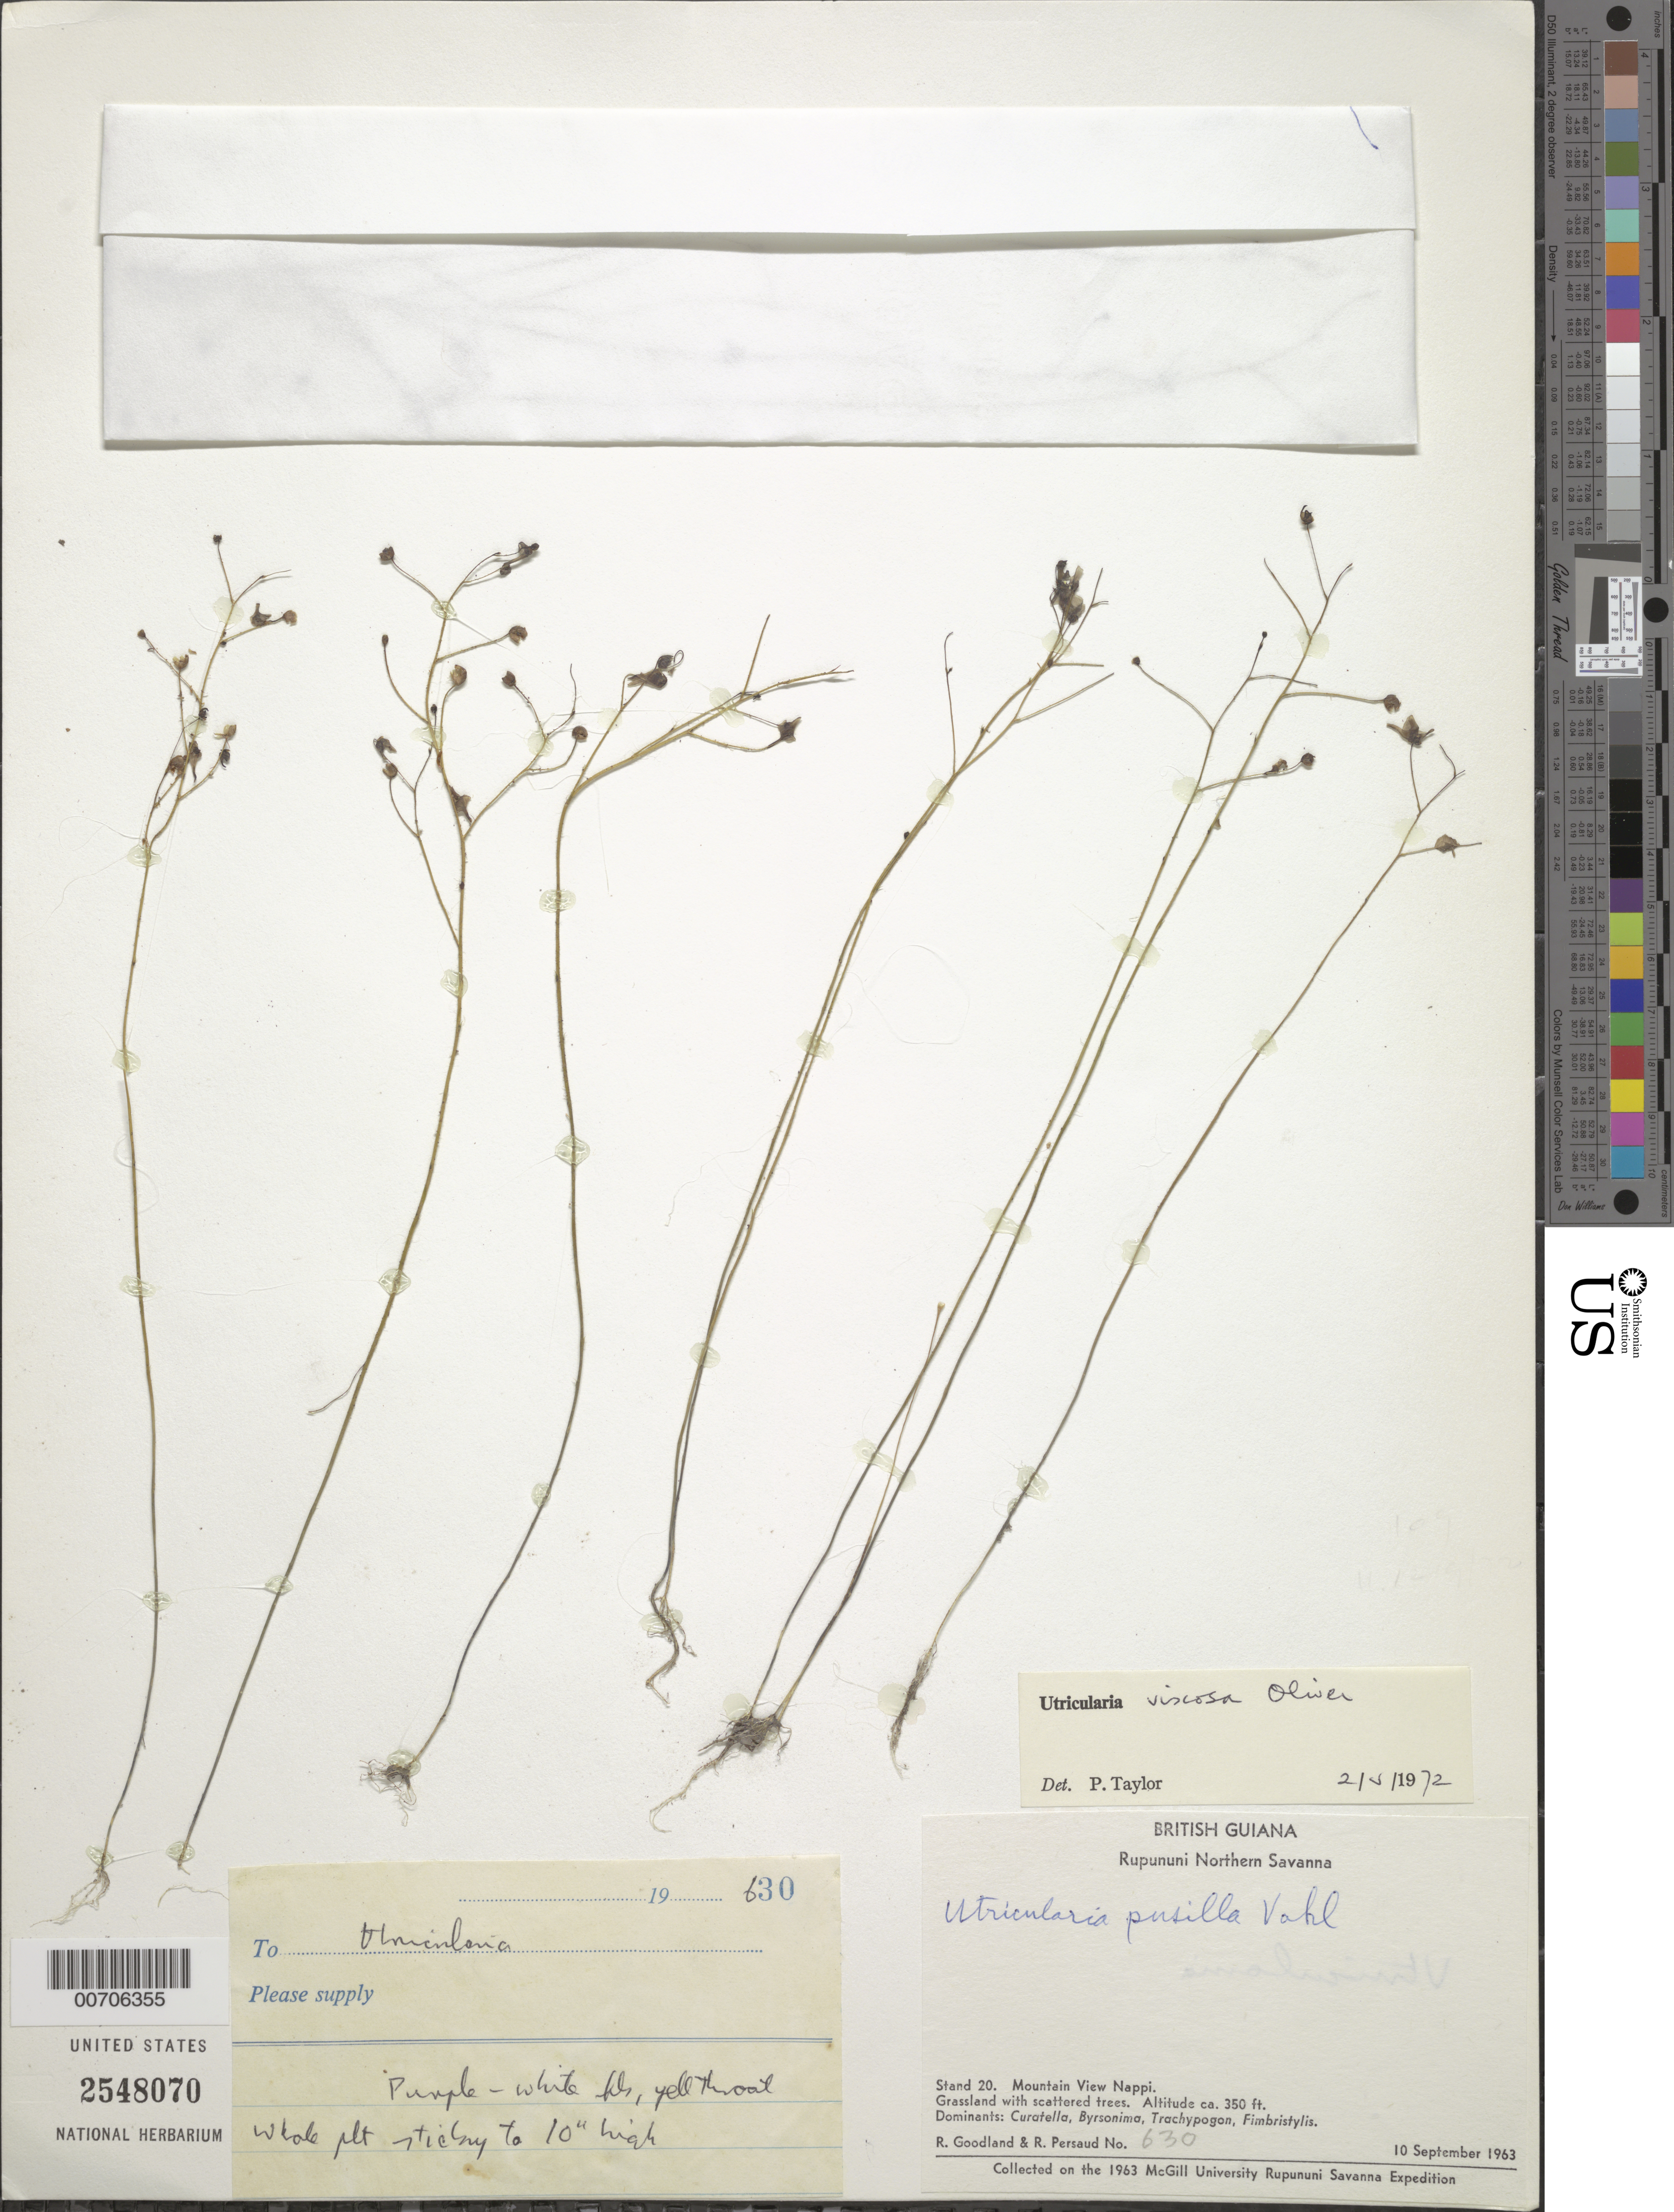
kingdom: Plantae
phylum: Tracheophyta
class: Magnoliopsida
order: Lamiales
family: Lentibulariaceae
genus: Utricularia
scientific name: Utricularia viscosa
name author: Spruce ex Oliv.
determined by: Taylor, P.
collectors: R. Goodland & R. Persaud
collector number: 630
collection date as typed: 10-Sep-63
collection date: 1963-09-10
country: Guyana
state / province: U. Takutu-U. Essequibo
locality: Rupununi Northern Savanna, Mountain View, Nappi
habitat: Grassland with scattered trees. Dominants: Curatella, Byrsonima, Trachypogon, Fimbristylis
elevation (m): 107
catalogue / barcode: US 2548070